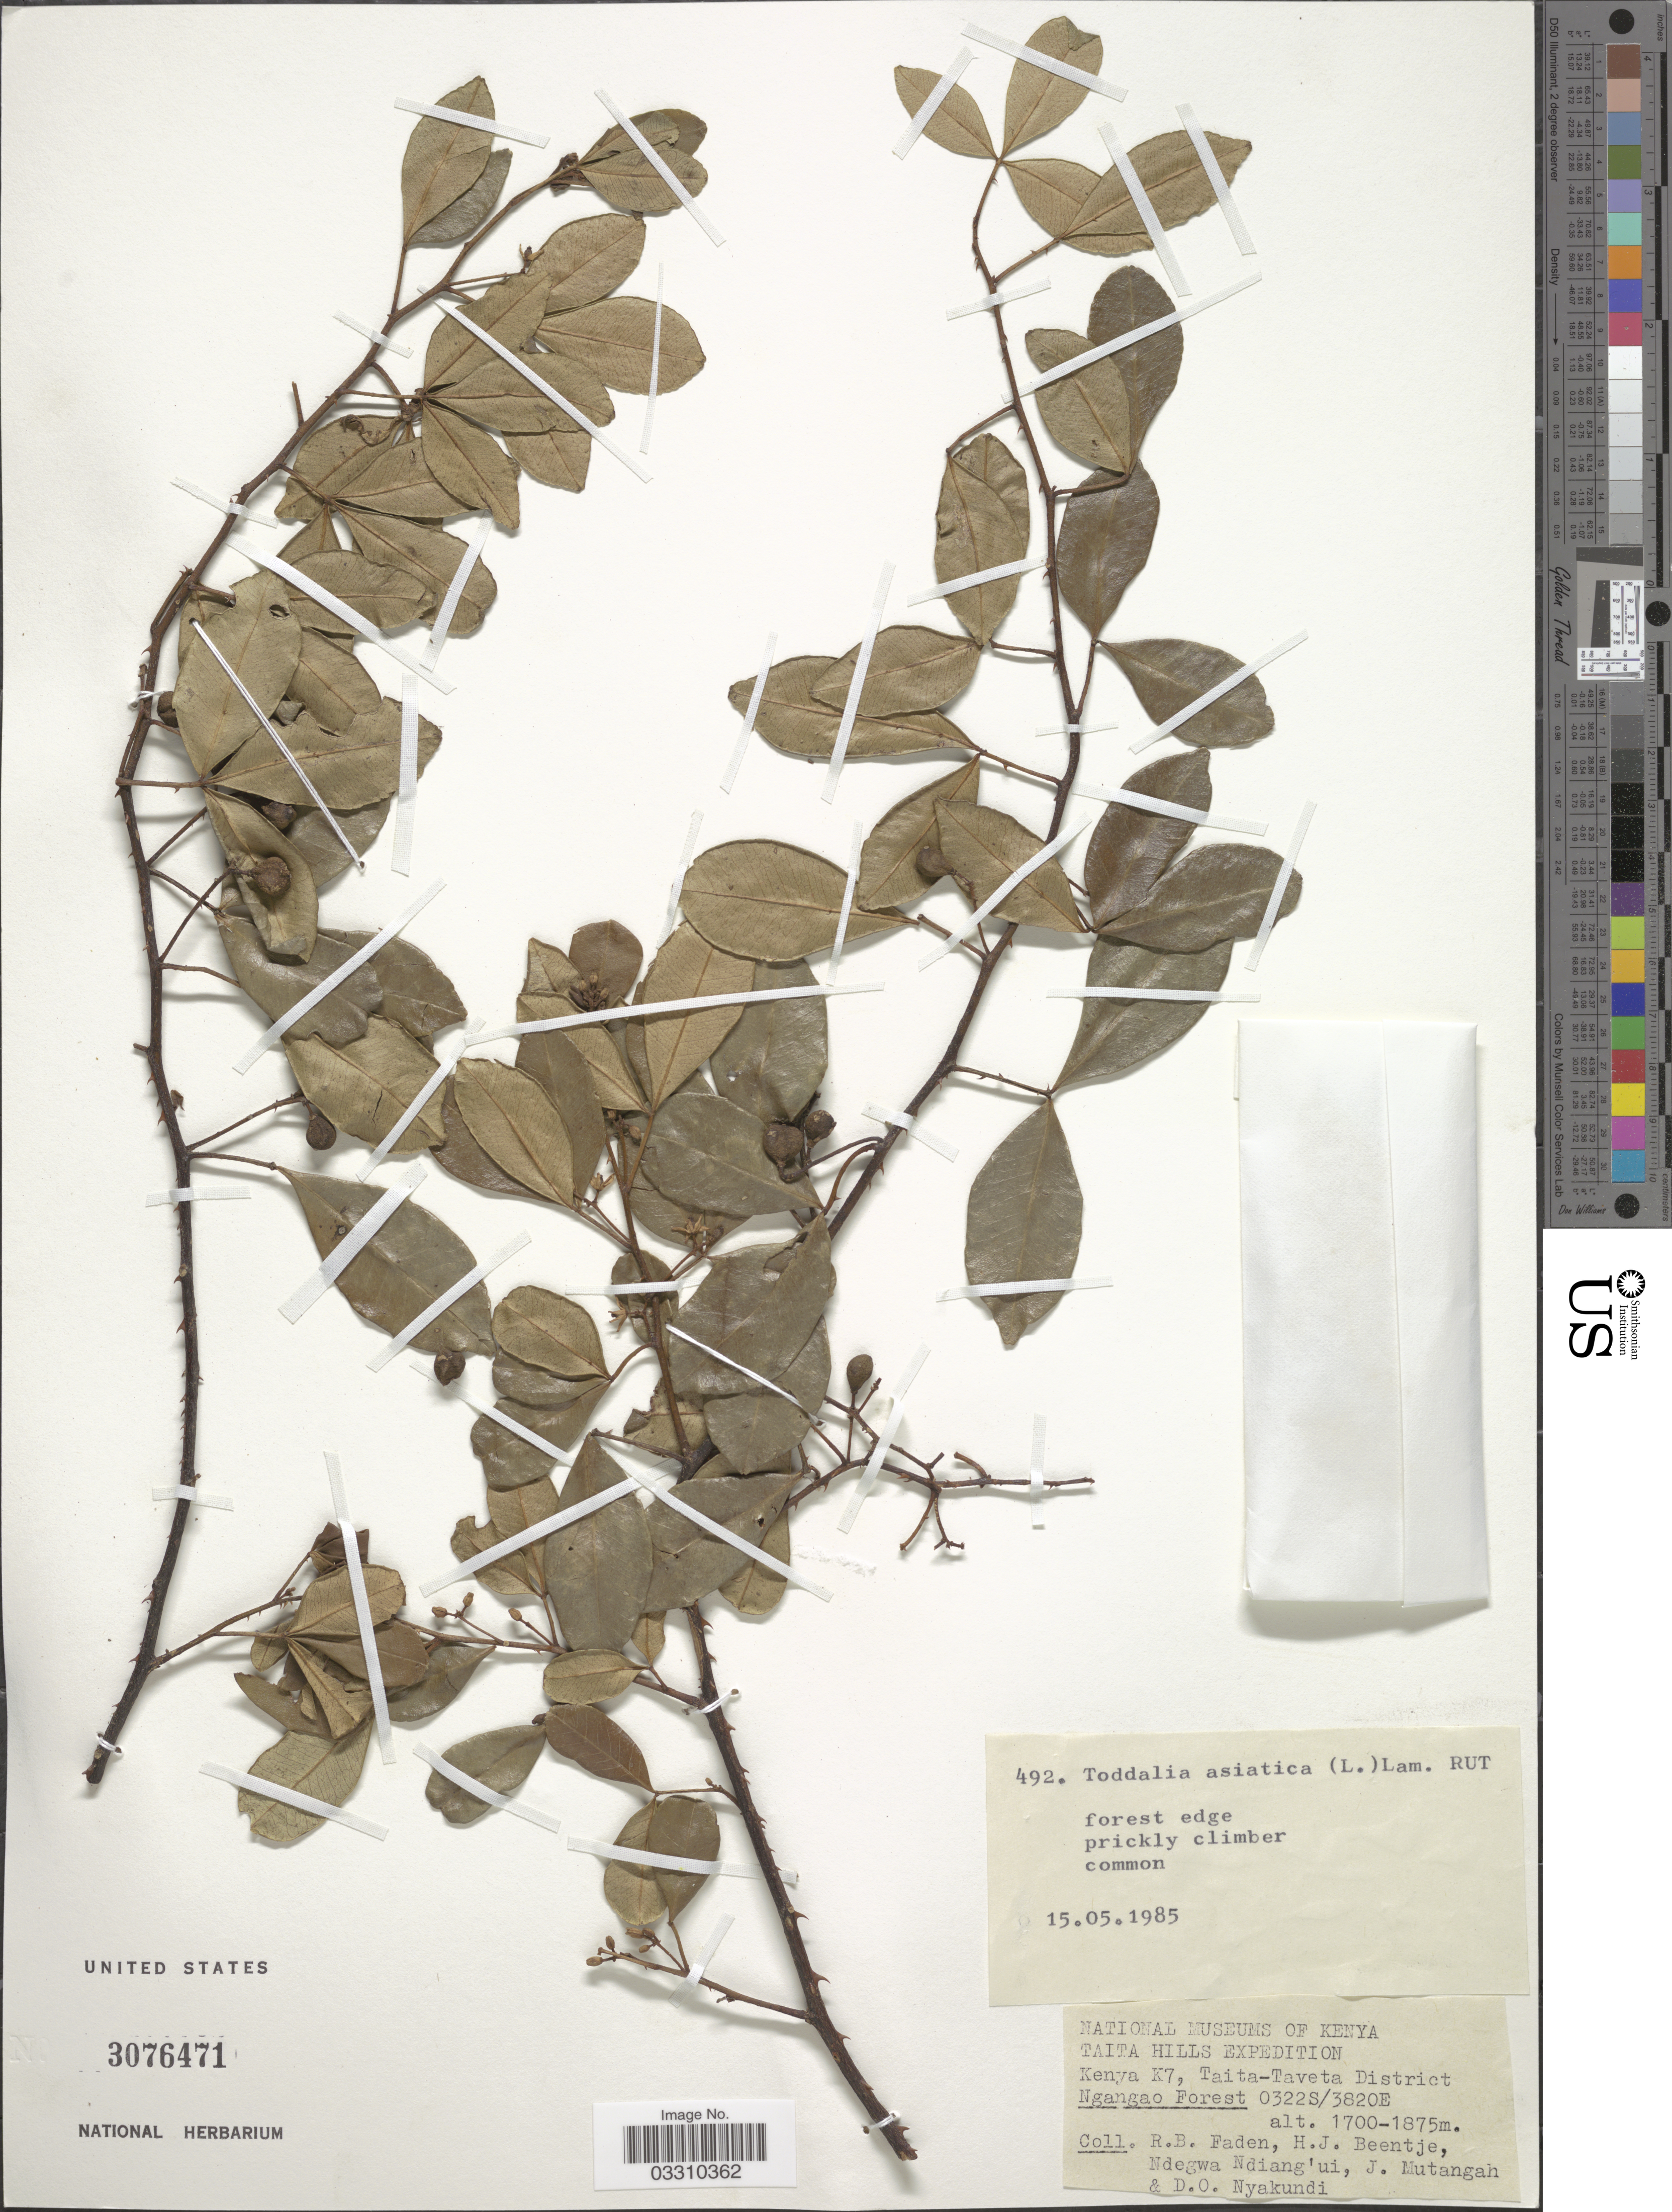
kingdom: Plantae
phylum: Tracheophyta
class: Magnoliopsida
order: Sapindales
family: Rutaceae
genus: Zanthoxylum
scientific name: Zanthoxylum asiaticum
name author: (L.) Appelhans et al.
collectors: R. B. Faden, H. J. Beentje, Ndegwa Ndiang'ui, J. Mutangah & D. Nyakundi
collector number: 492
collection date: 1985-05-15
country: Kenya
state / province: Taita Taveta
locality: Taita Hills, Kenya K7, Taita-Taveta District, Ngangao Forest.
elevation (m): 1700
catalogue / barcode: US 3076471